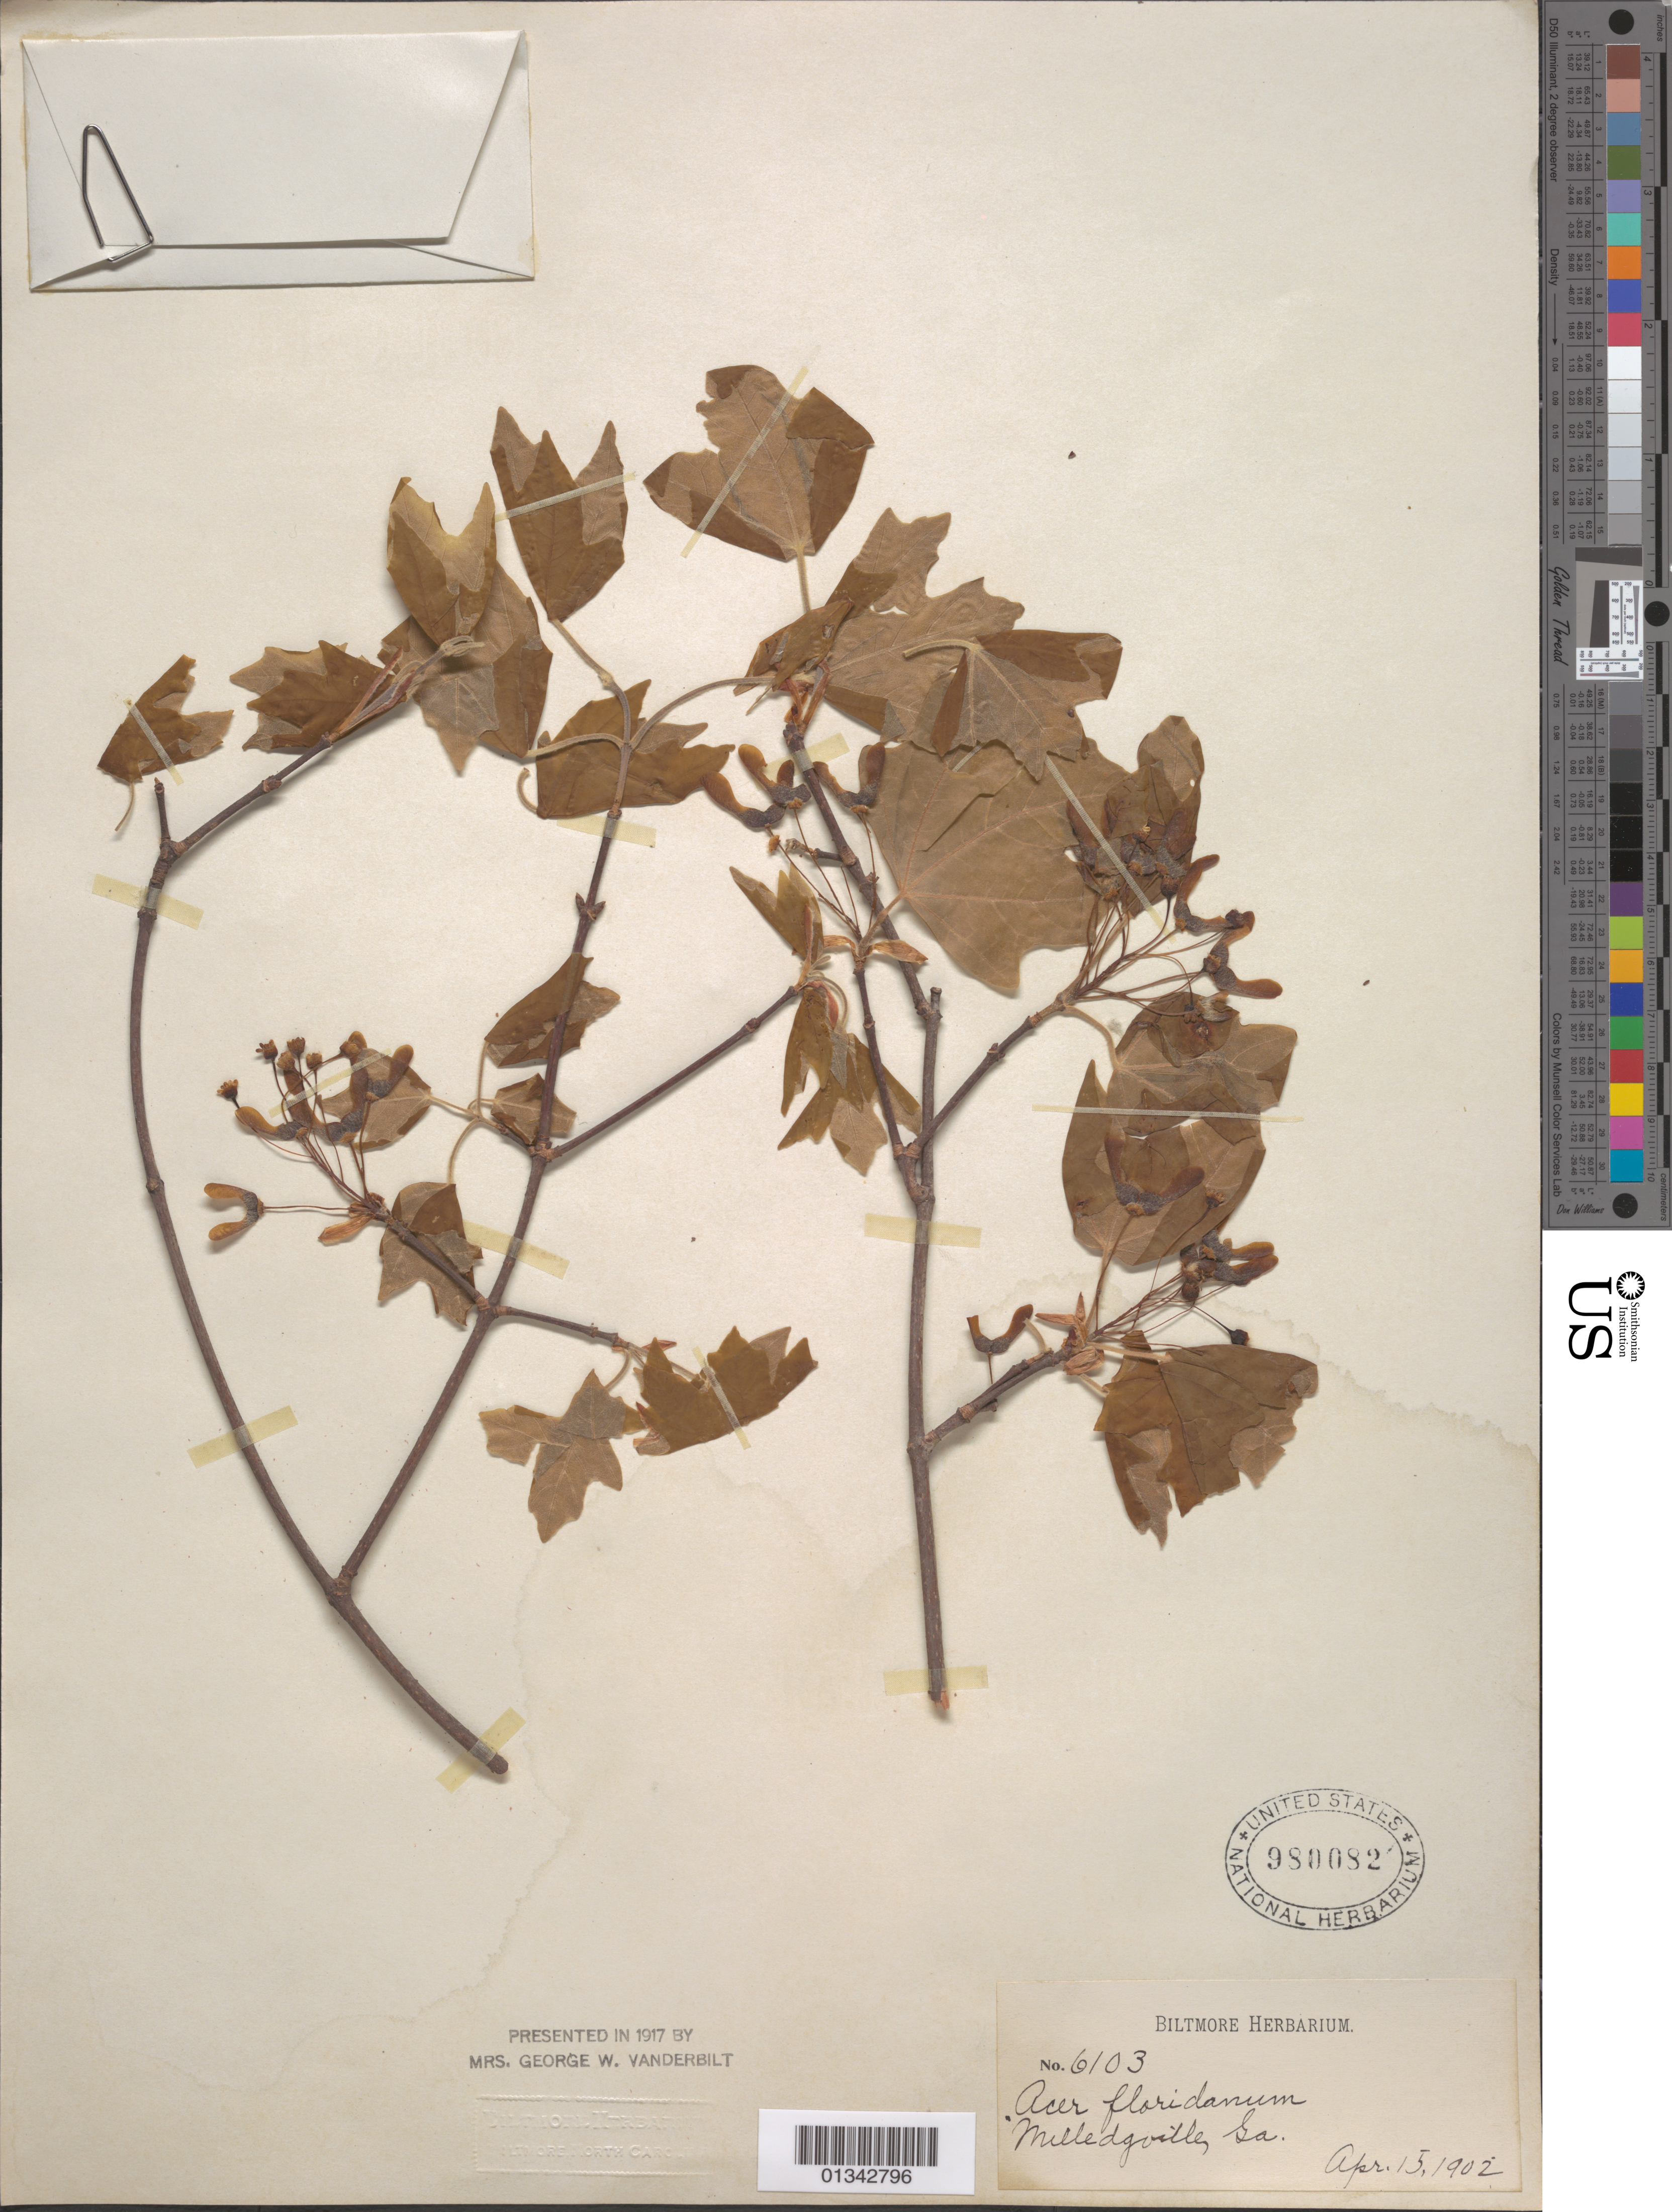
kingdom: Plantae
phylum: Tracheophyta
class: Magnoliopsida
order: Sapindales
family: Sapindaceae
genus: Acer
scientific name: Acer saccharum subsp. floridanum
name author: (Chapm.) Desmarais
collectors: Biltmore Herbarium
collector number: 6103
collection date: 1902-04-15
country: United States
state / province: Georgia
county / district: Baldwin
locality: Milledgeville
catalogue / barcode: US 980082